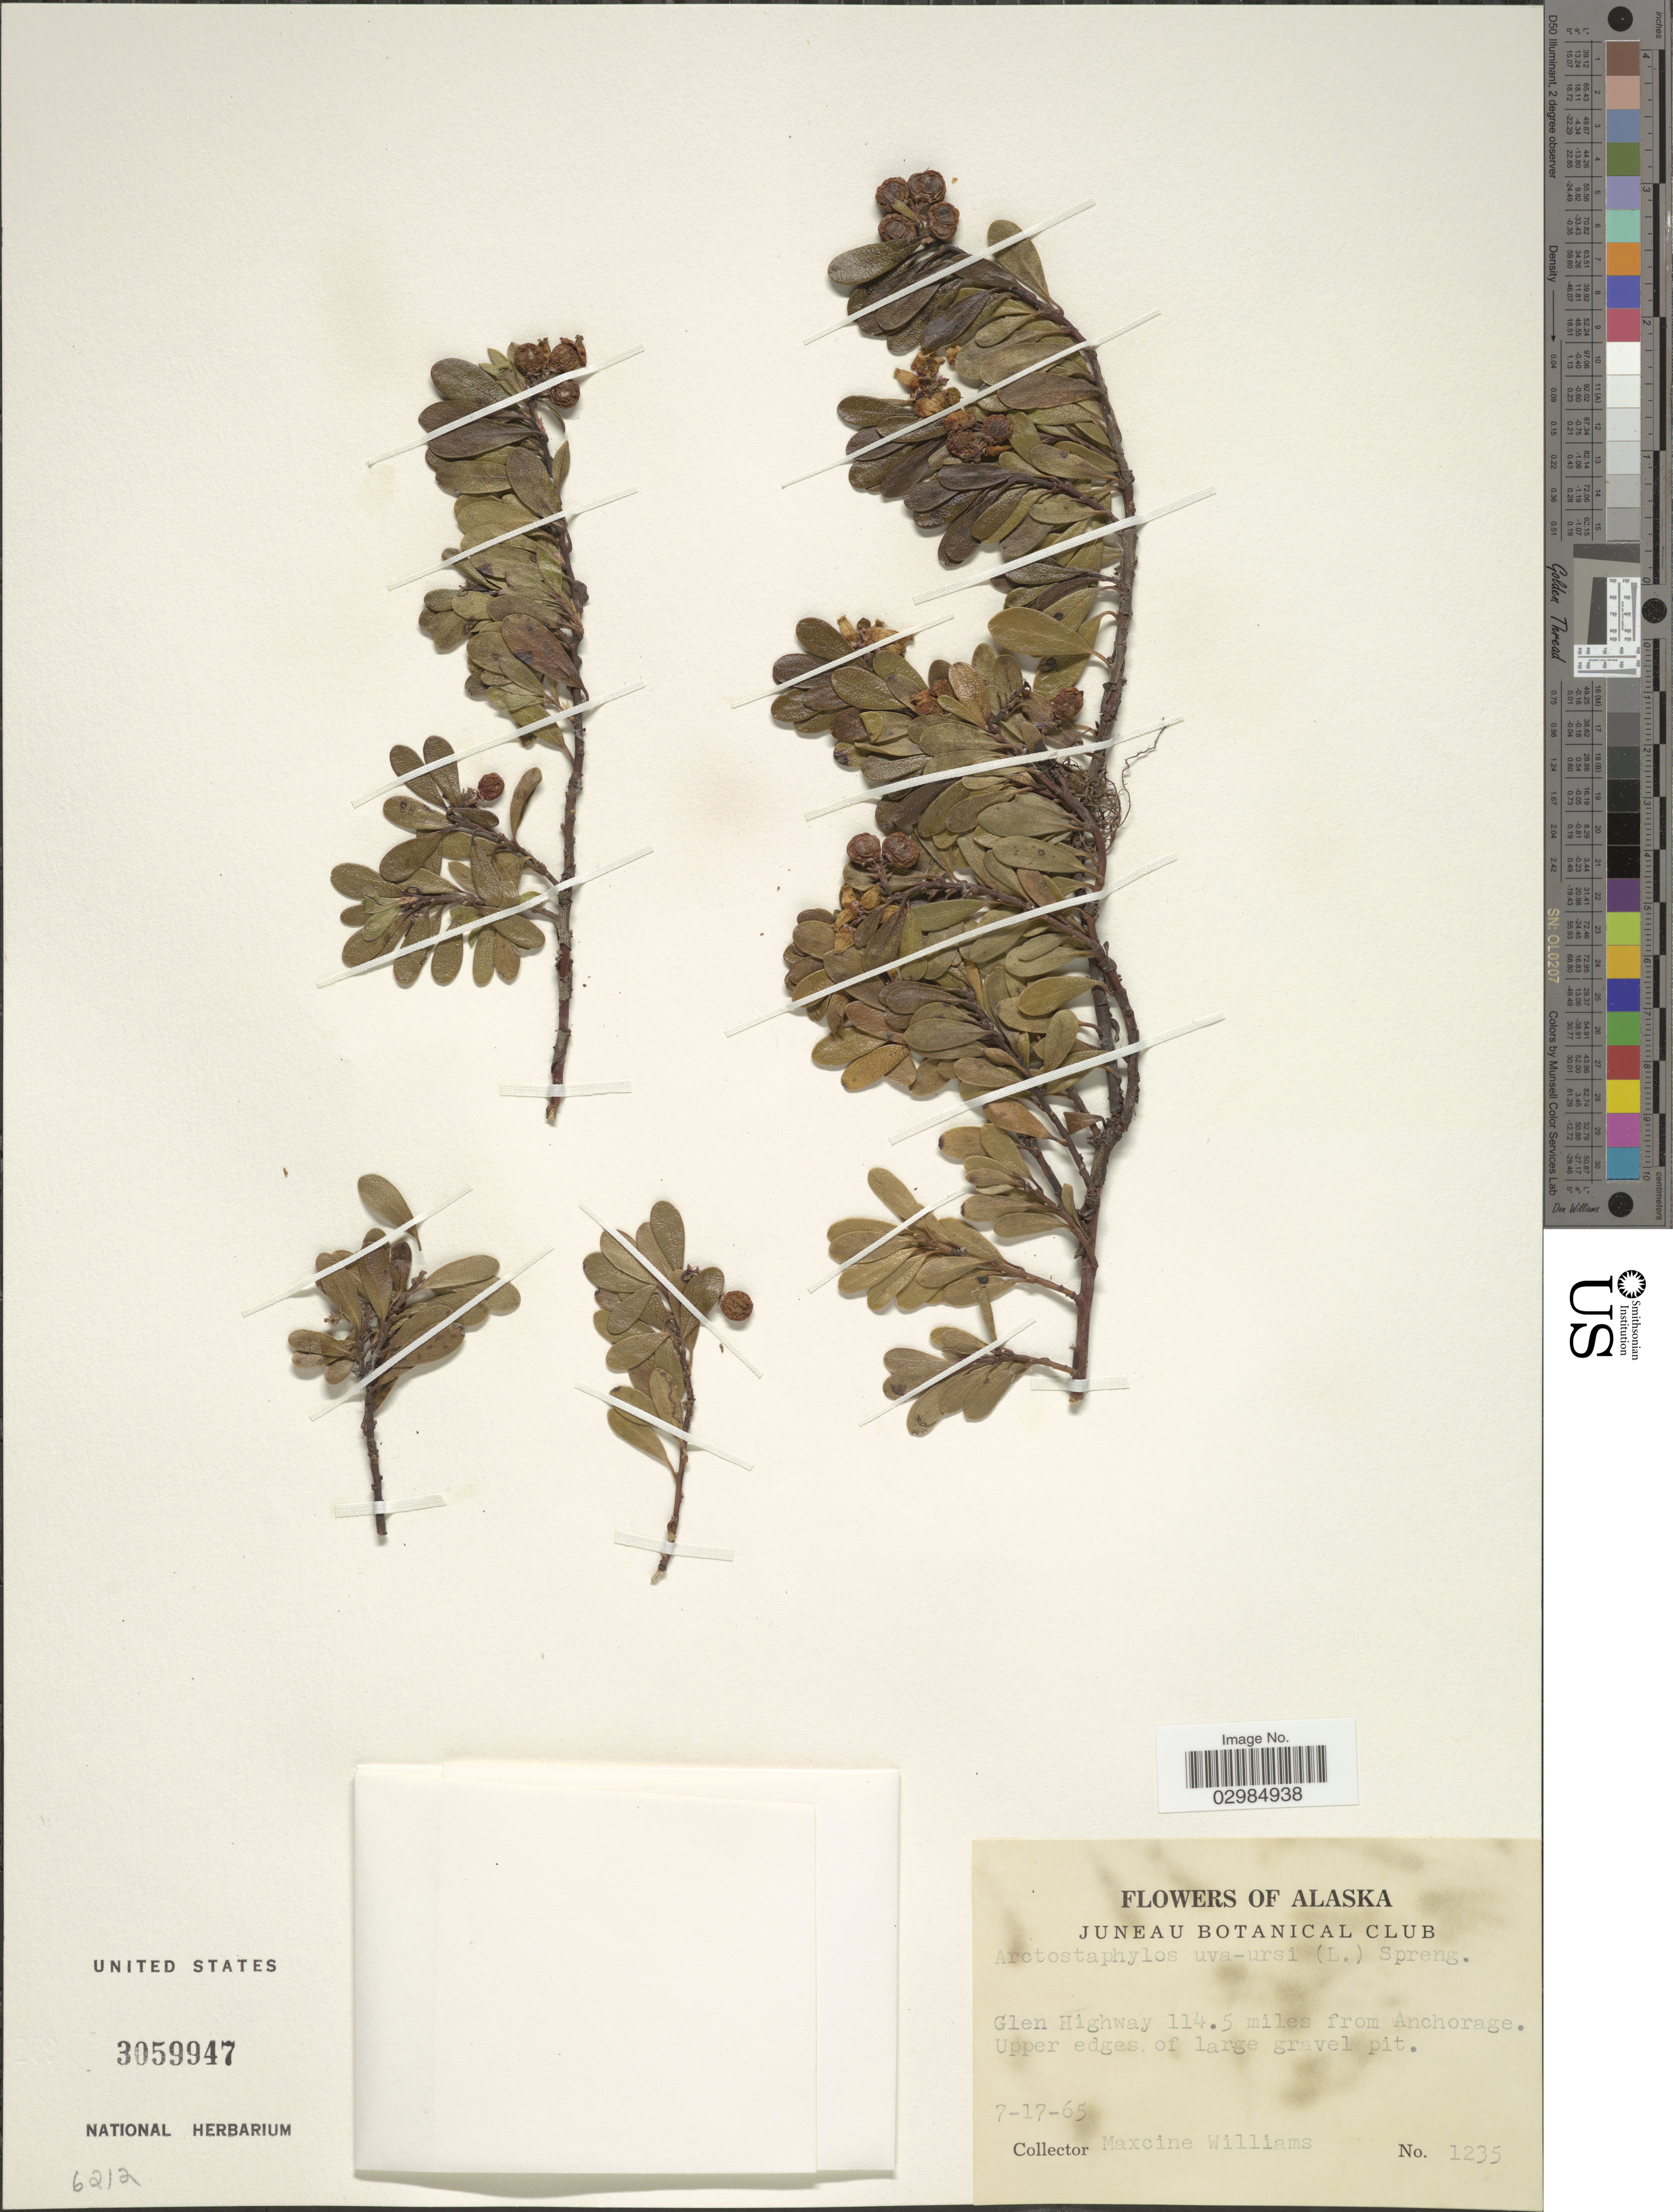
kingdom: Plantae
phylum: Tracheophyta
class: Magnoliopsida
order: Ericales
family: Ericaceae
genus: Arctostaphylos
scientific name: Arctostaphylos uva-ursi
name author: (L.) Spreng.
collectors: M. Williams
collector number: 1235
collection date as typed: Transcribed d/m/y: 17/7/65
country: United States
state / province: Alaska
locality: Glen Highway 114.5 miles from Achorage.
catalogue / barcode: US 3059947